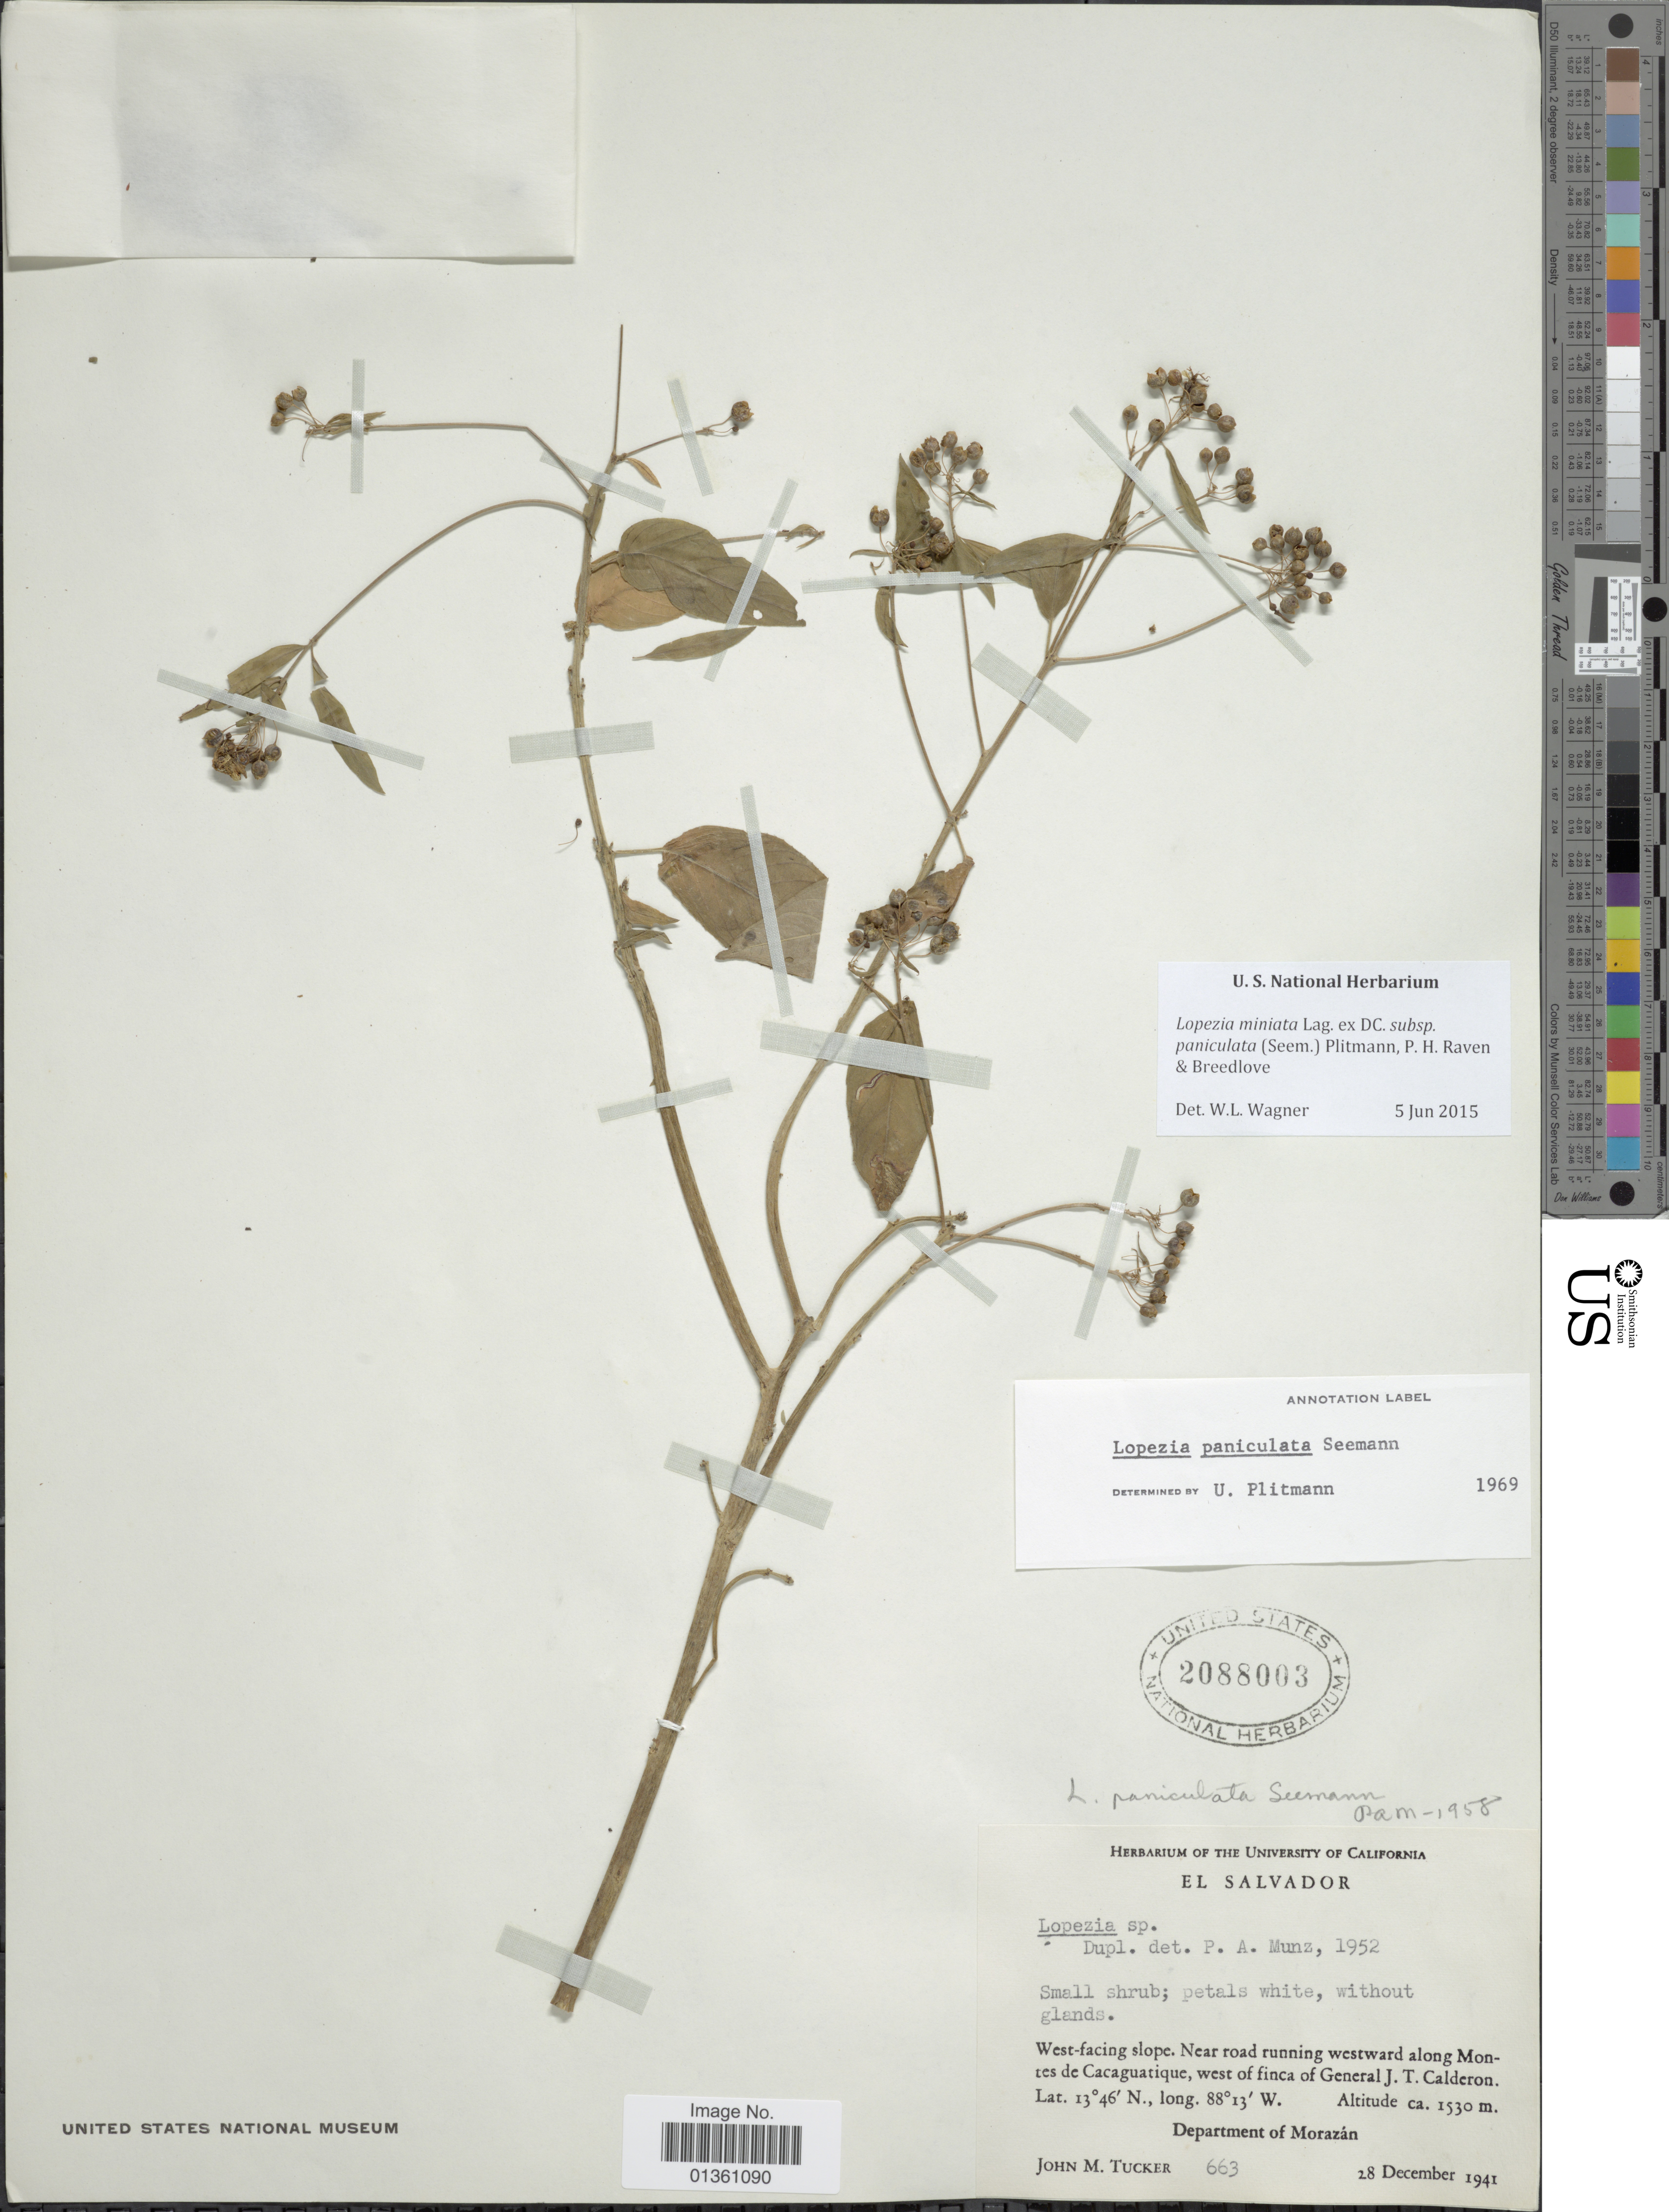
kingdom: Plantae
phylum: Tracheophyta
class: Magnoliopsida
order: Myrtales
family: Onagraceae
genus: Lopezia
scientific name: Lopezia miniata subsp. paniculata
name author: (Seem.) Plitmann et al.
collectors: J. M. Tucker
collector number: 663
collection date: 1941-12-28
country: El Salvador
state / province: Morazan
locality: West-facing slope. Near road running westward along Montes de Cacaguatique, west of finca of General J. T. Calderon.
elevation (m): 1530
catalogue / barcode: US 2088003